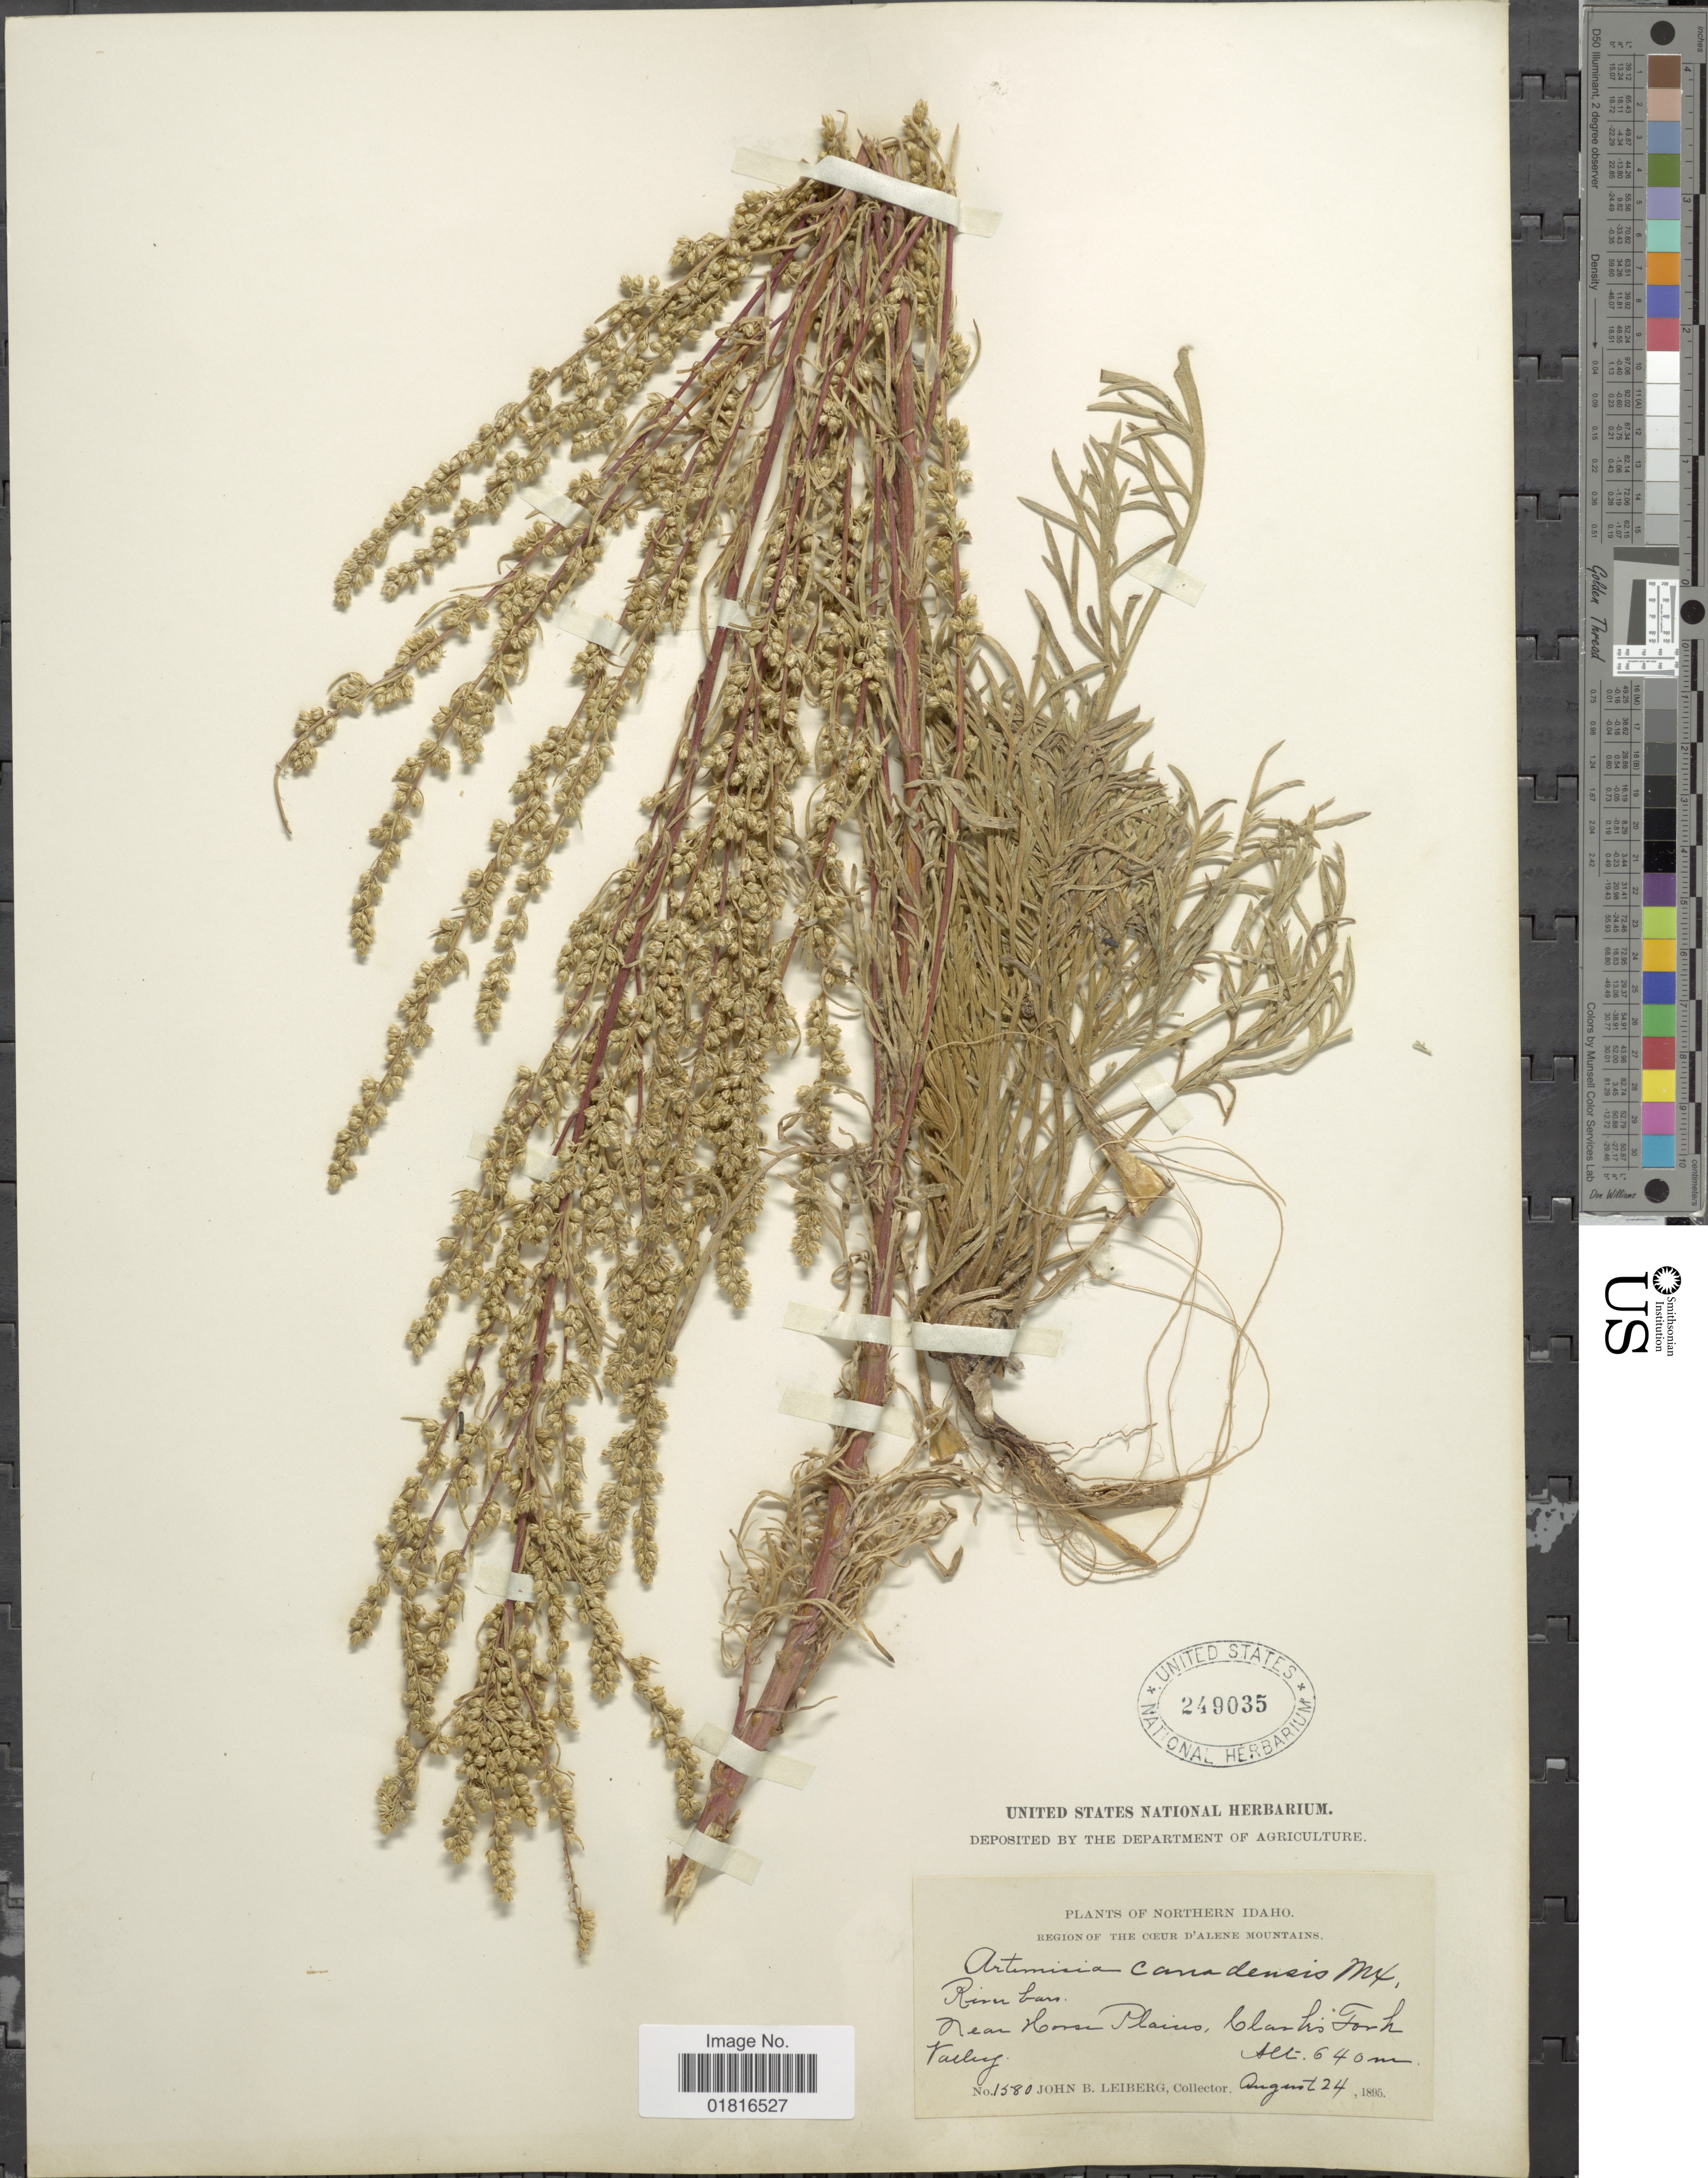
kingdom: Plantae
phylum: Tracheophyta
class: Magnoliopsida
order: Asterales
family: Asteraceae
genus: Artemisia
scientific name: Artemisia pacifica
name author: Nutt.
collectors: J. B. Leiberg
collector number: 1580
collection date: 1895-08-24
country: United States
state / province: Idaho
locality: Northern Idaho, region of the Cæur D'Alene Mountains, River bars, Near Horse Plains, Clarks Fork Valley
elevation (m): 640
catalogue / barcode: US 249035